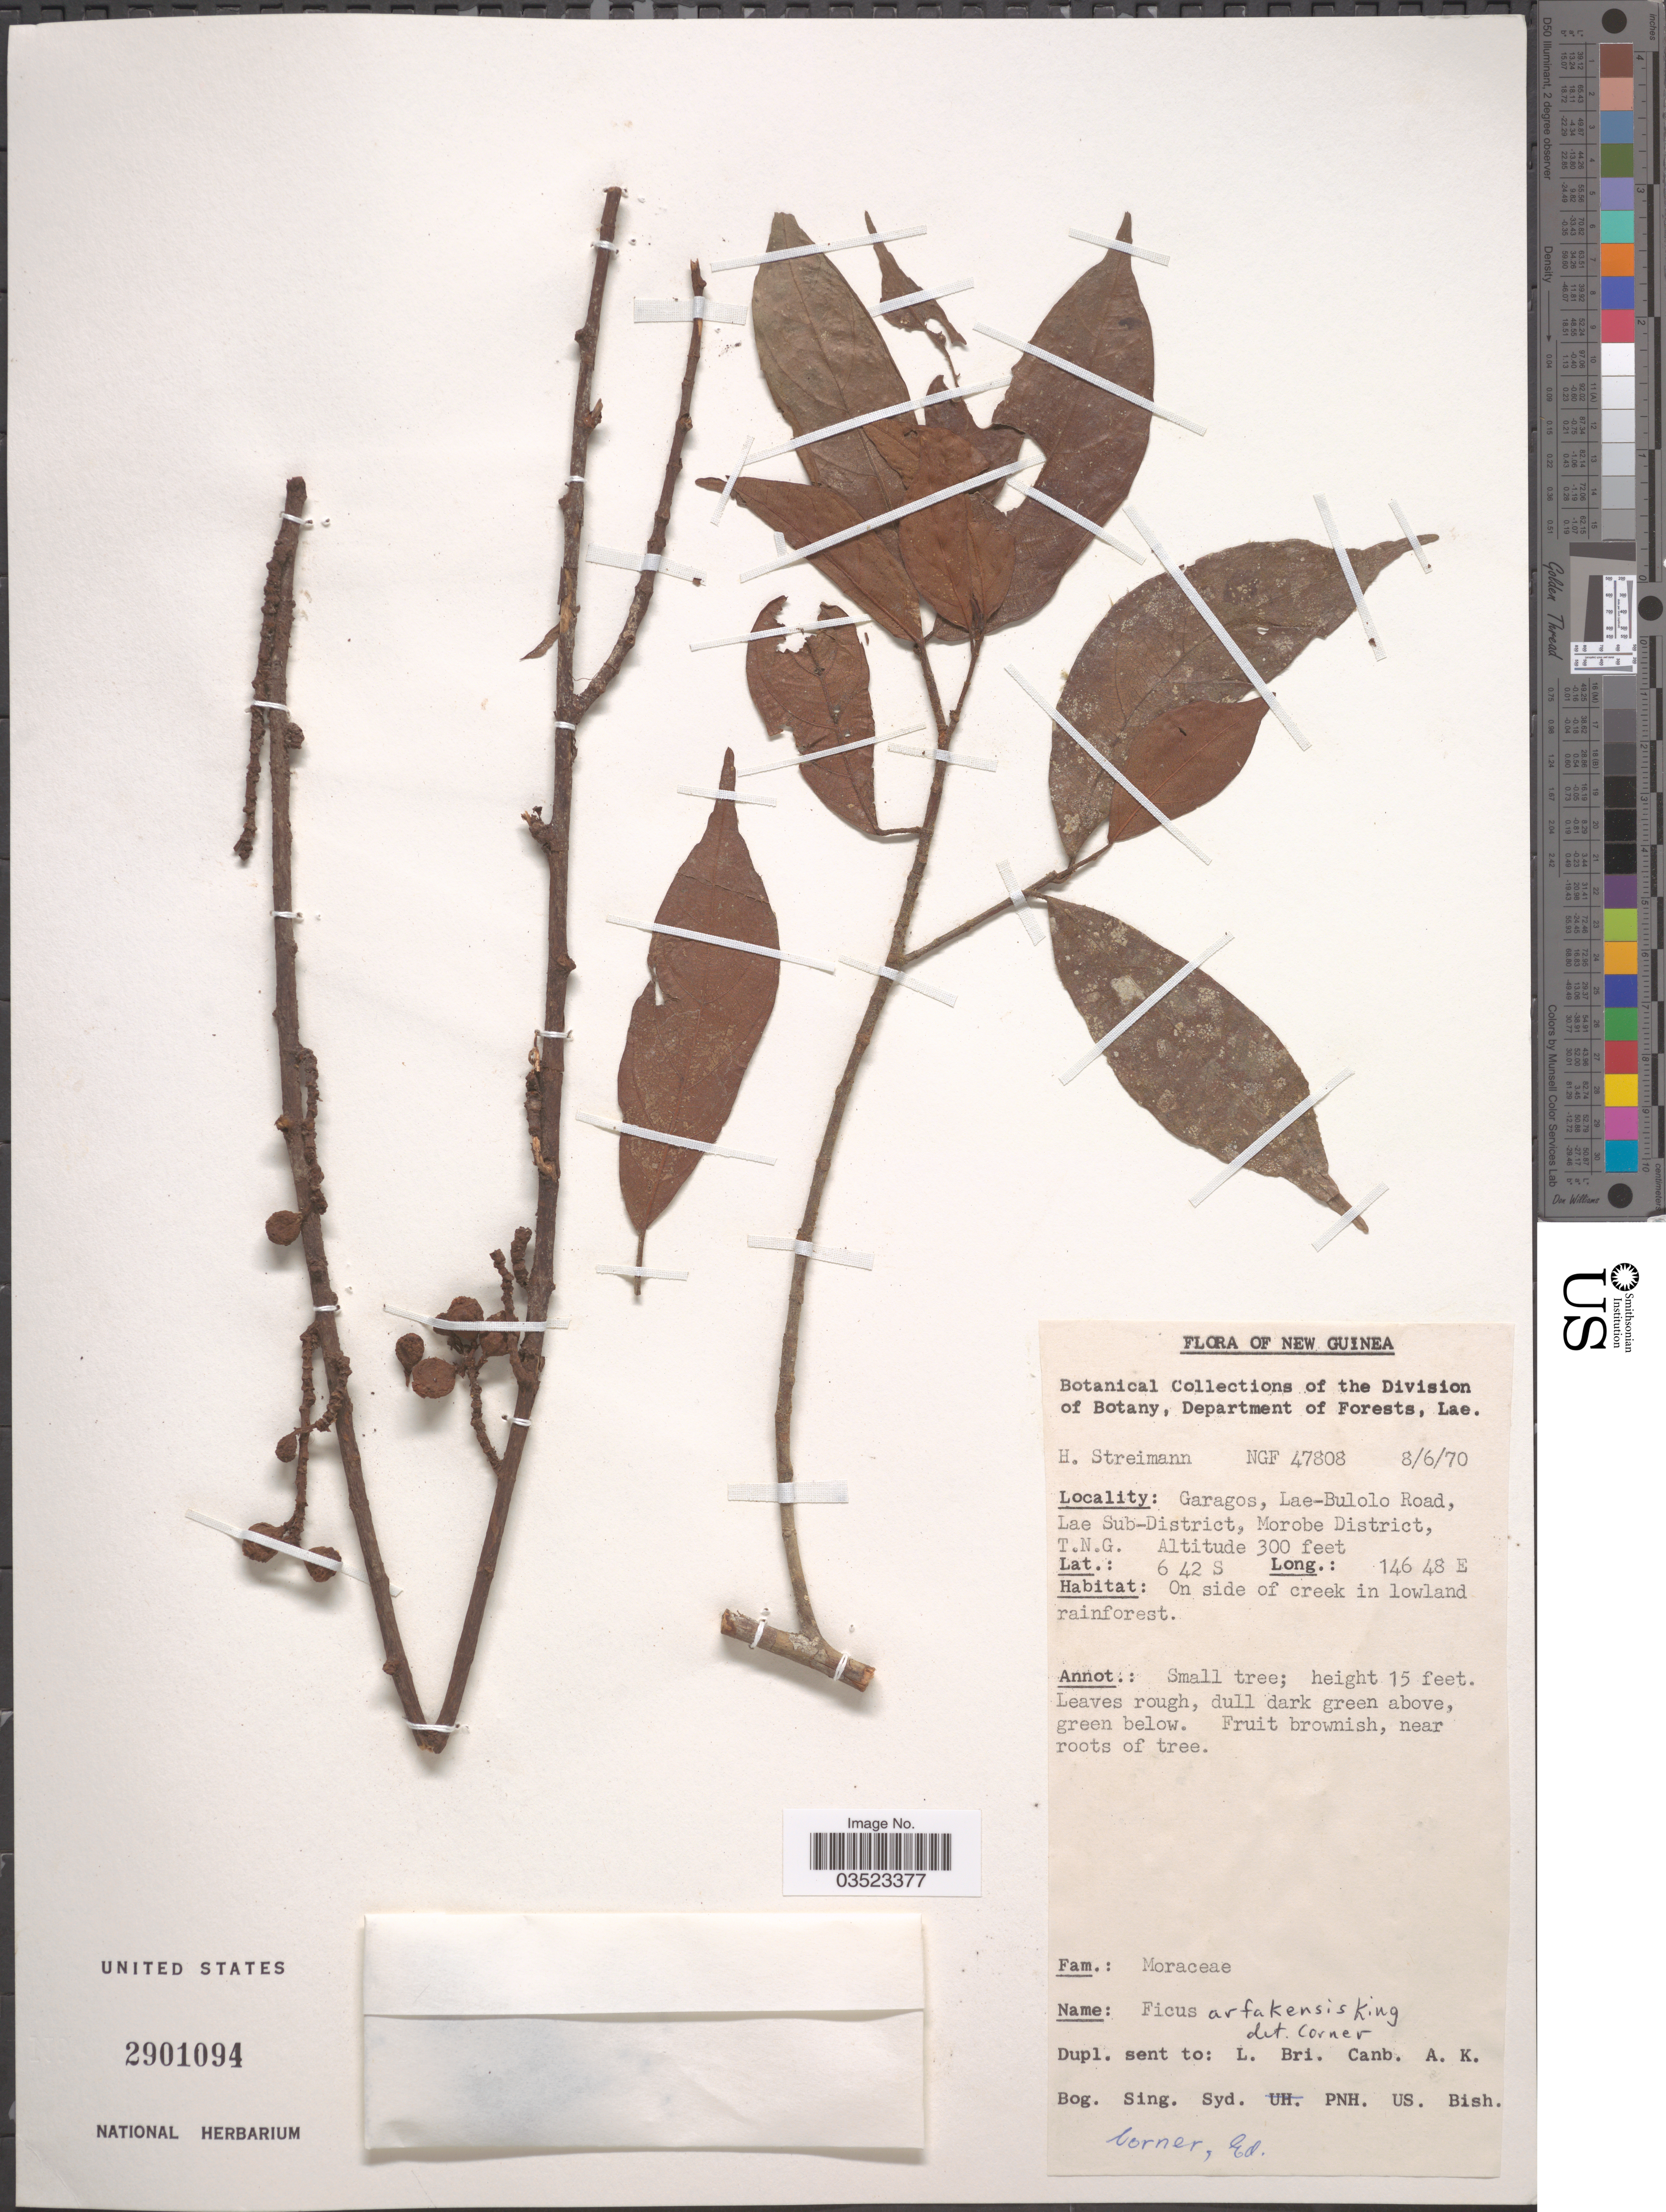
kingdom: Plantae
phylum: Tracheophyta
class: Magnoliopsida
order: Rosales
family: Moraceae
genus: Ficus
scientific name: Ficus arfakensis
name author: R.M. King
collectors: H. Streimann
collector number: NGF47808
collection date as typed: Transcribed d/m/y: 8/6/70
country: Papua New Guinea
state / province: Morobe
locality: New Guinea. Garagos, Lae-Bulolo Road, Lae Sub-District, Morobe District, T.N.G.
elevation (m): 91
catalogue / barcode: US 2901094